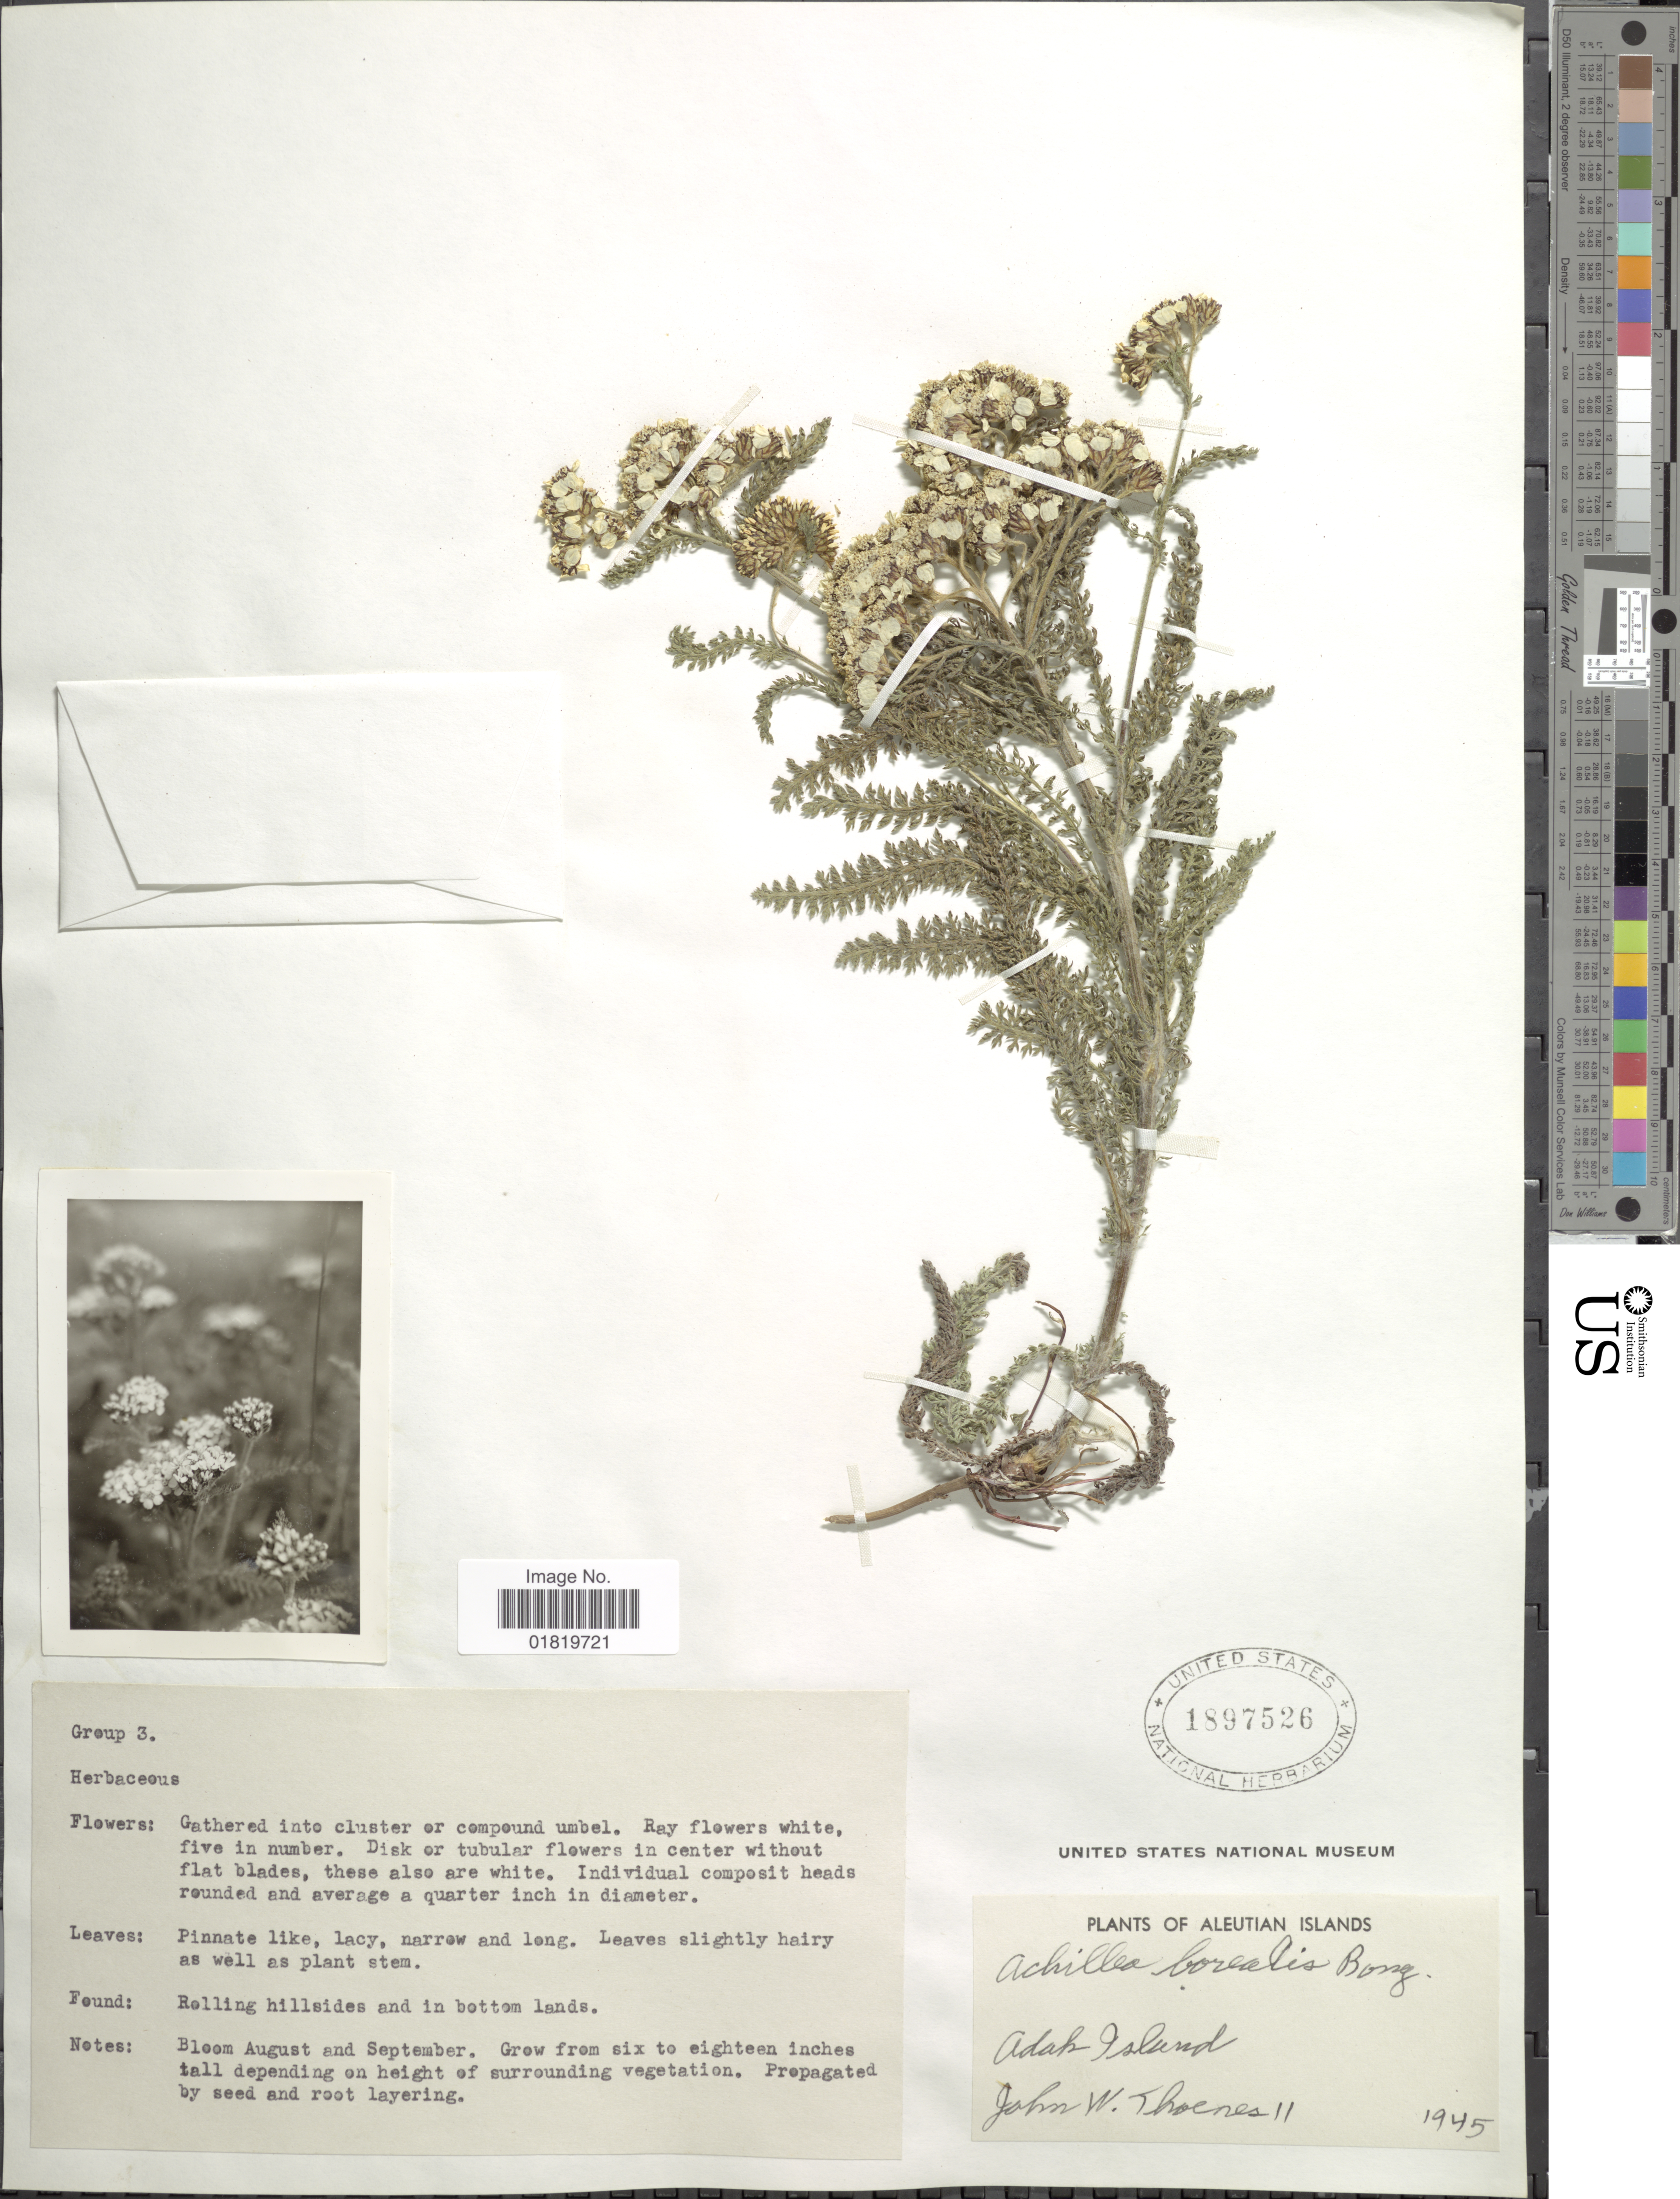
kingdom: Plantae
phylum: Tracheophyta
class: Magnoliopsida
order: Asterales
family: Asteraceae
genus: Achillea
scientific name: Achillea borealis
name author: Bong.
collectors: J. Thoenes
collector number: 11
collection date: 1945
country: United States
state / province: Alaska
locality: Aleutian Islands, rolling hillsides and in bottom lands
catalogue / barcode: US 1897526